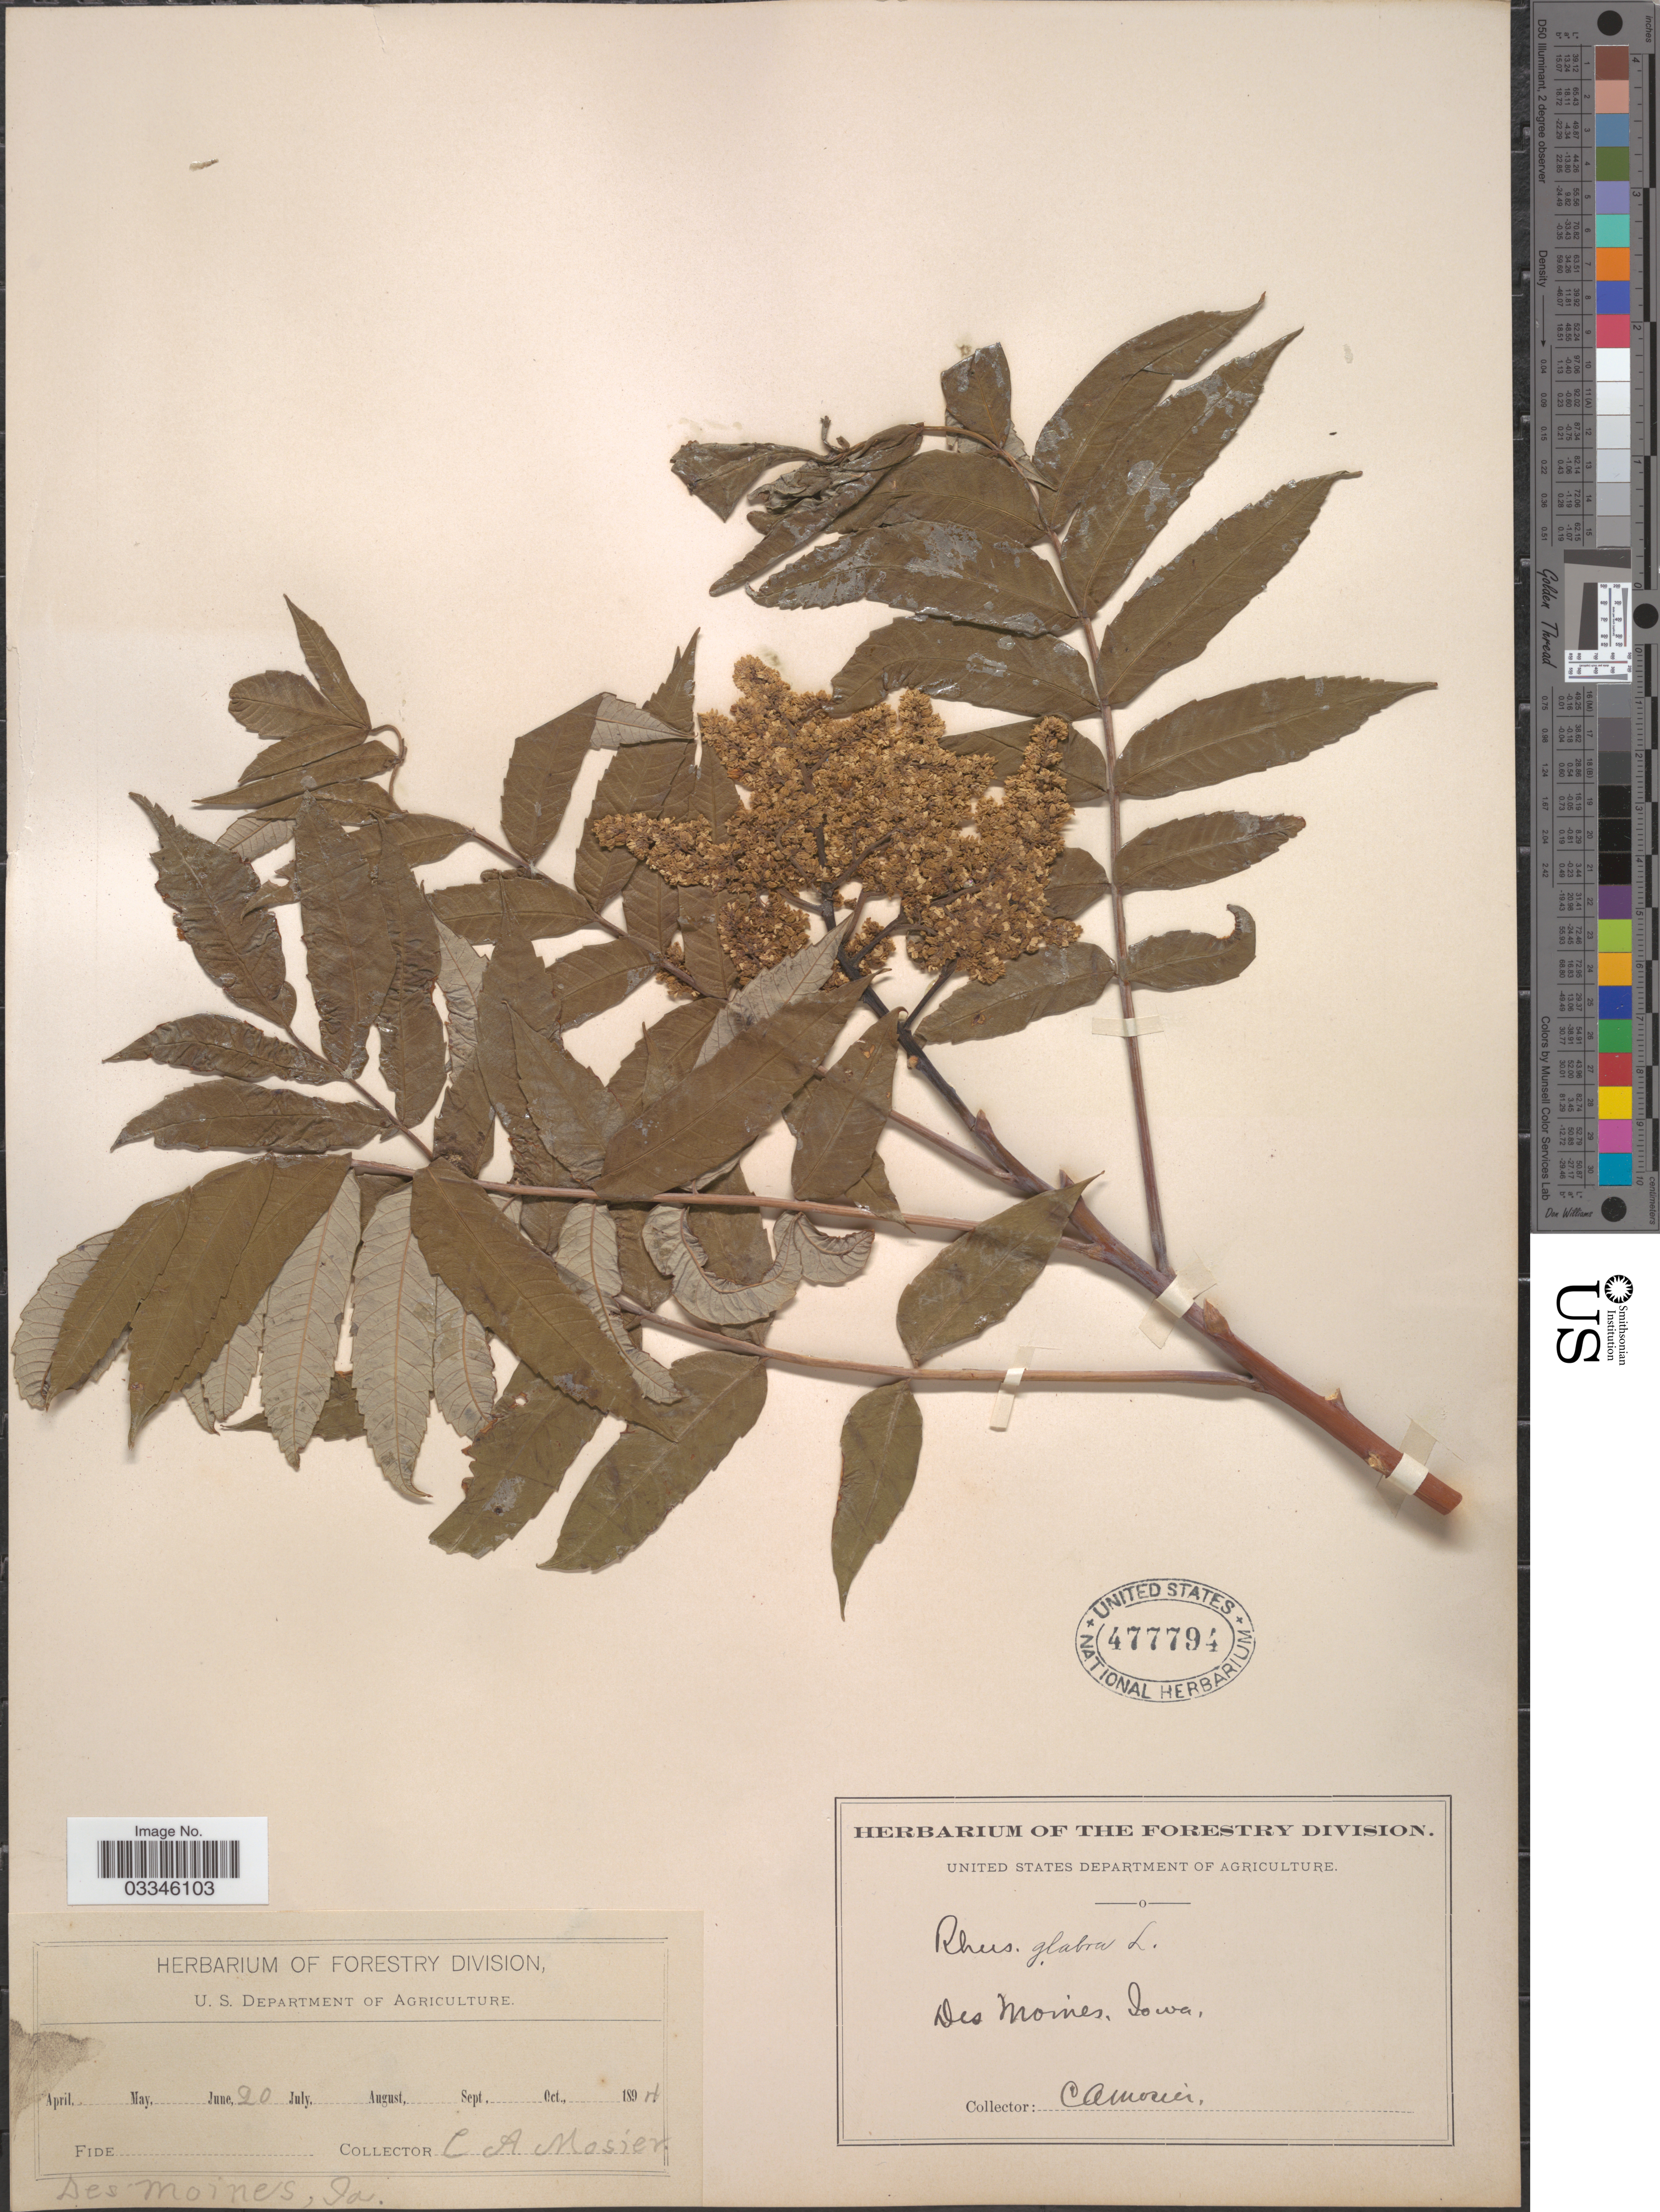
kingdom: Plantae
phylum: Tracheophyta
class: Magnoliopsida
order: Sapindales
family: Anacardiaceae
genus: Rhus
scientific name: Rhus glabra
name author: L.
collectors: C. A. Mosier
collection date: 1894-06-20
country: United States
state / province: Iowa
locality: Des Moines.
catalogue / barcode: US 477794